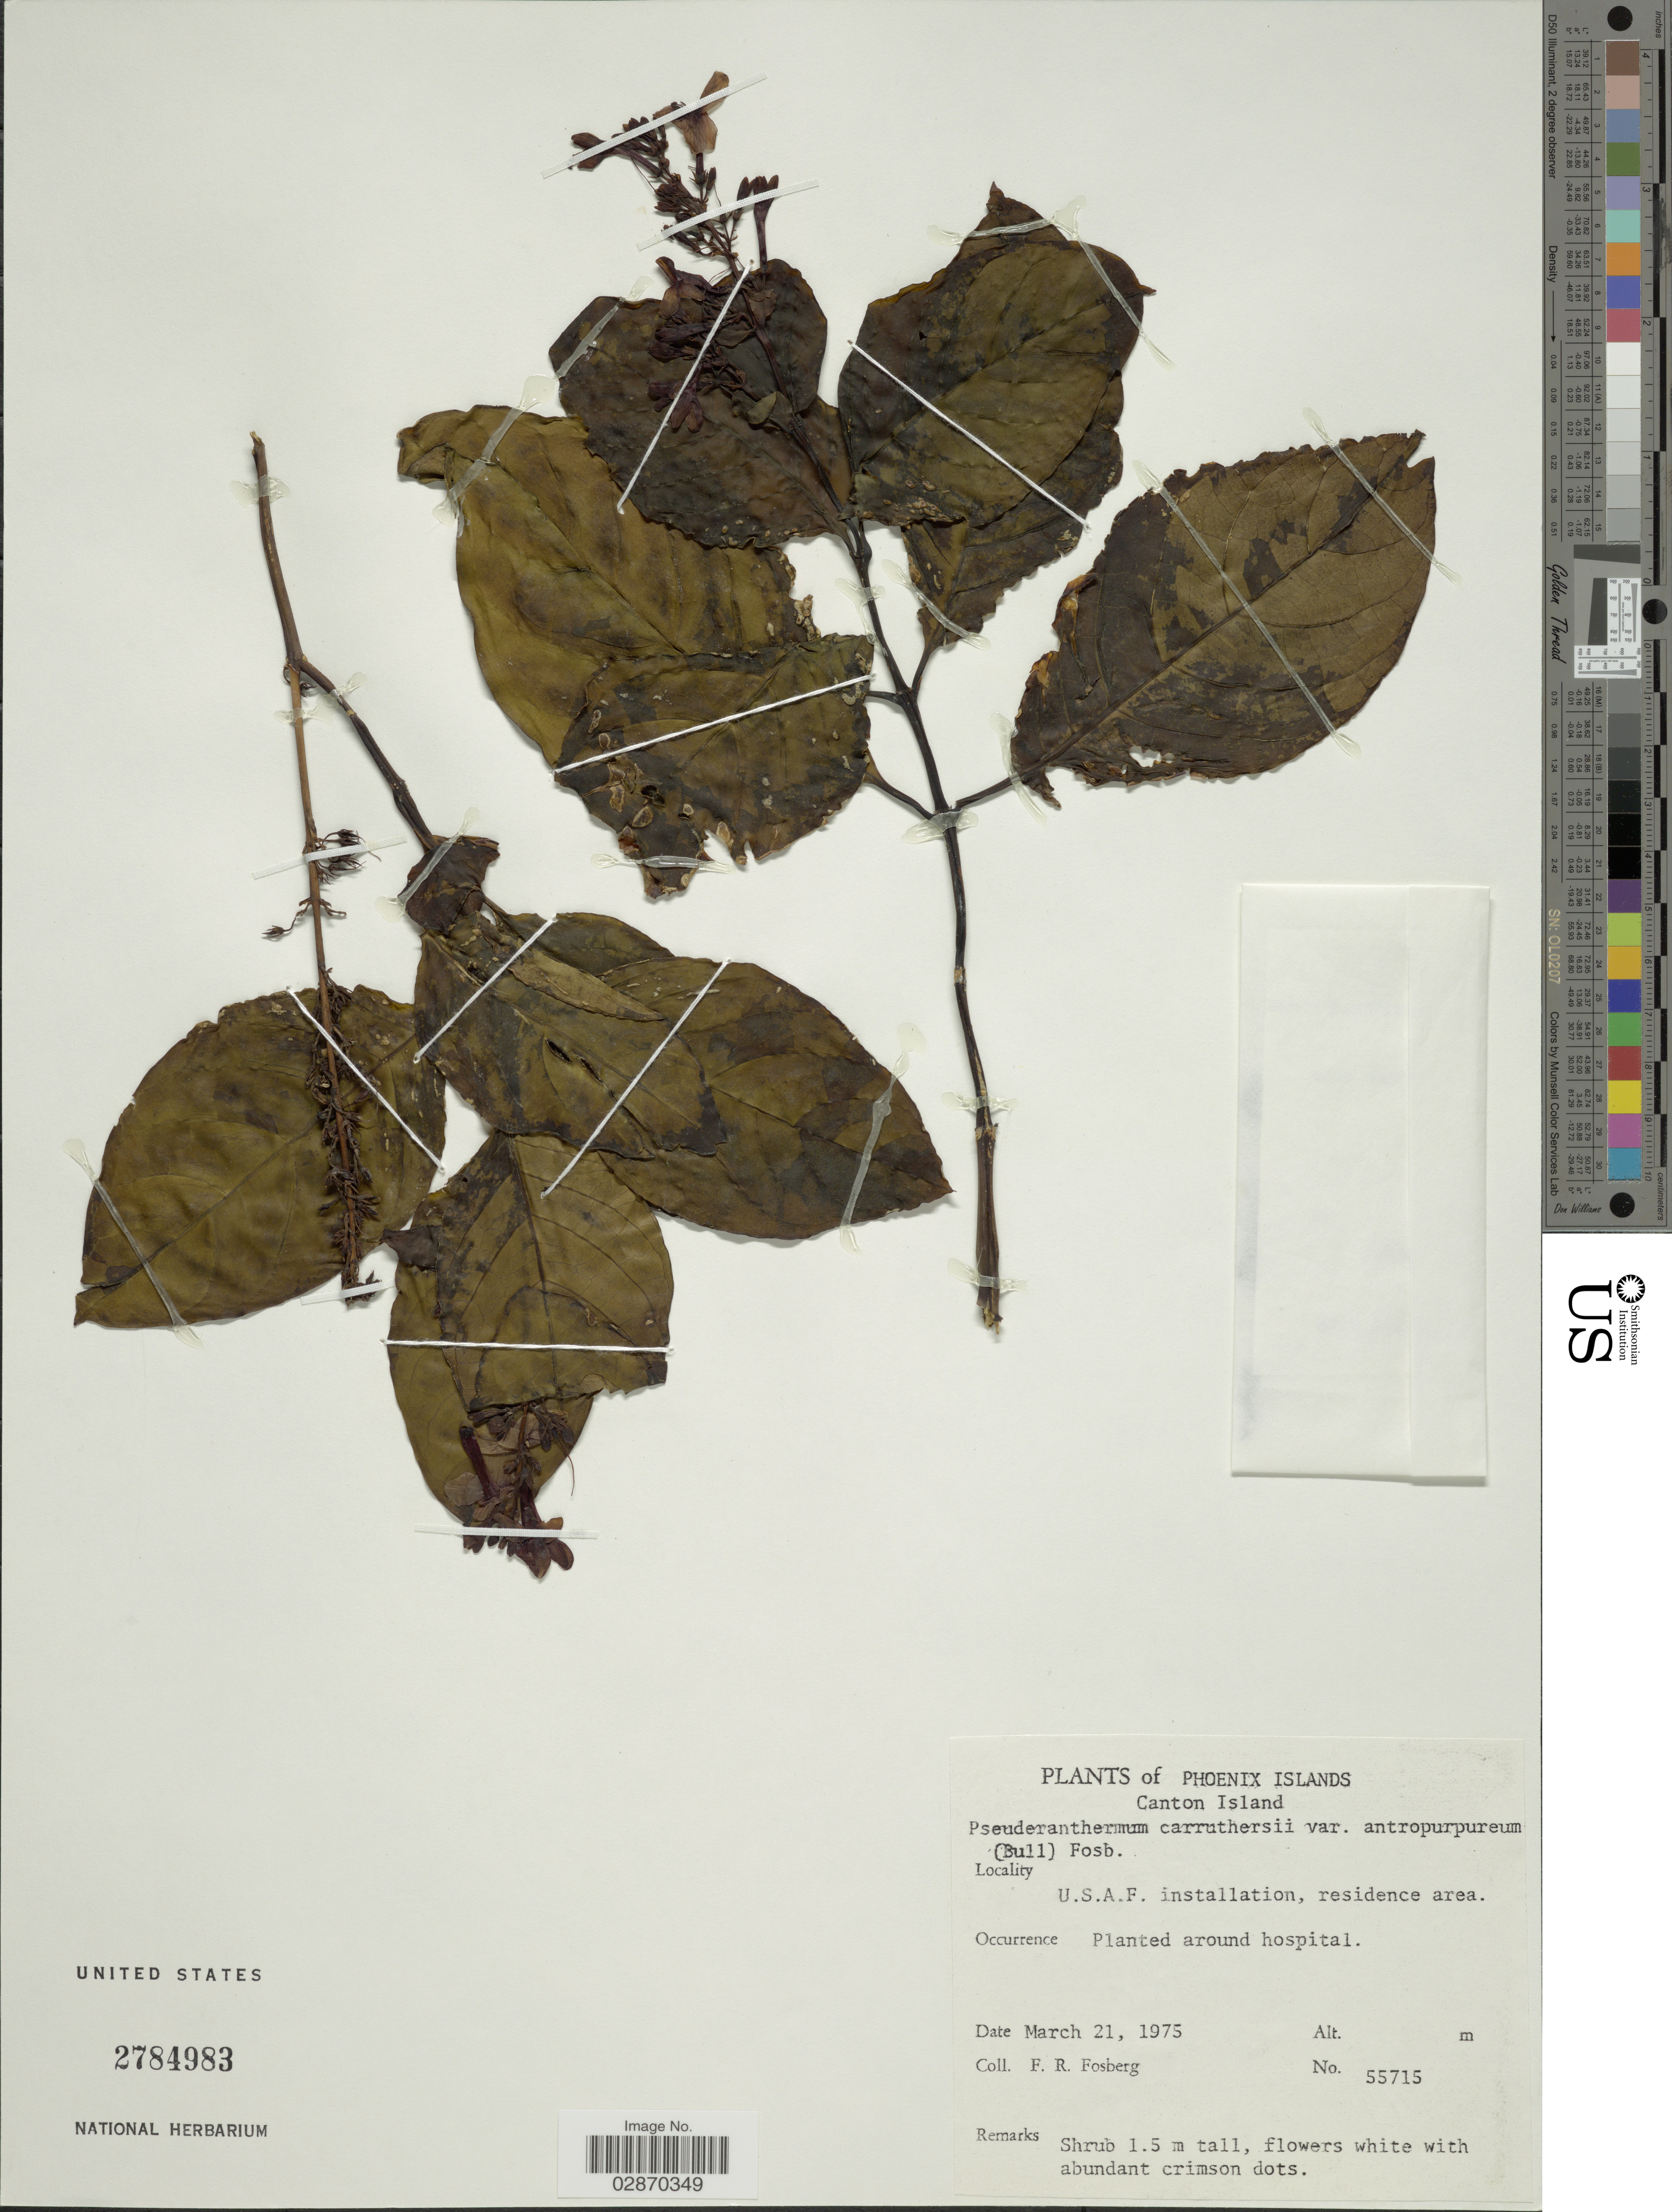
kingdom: Plantae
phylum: Tracheophyta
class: Magnoliopsida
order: Lamiales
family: Acanthaceae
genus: Pseuderanthemum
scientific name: Pseuderanthemum carruthersii var. atropurpureum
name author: (W. Bull) Fosberg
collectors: F. R. Fosberg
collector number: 55715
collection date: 1975-03-21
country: Kiribati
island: Kanton [Canton] Atoll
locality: Phoenix Islands. Canton Island. U.S.A.F. installation, residence area. Planted around hospital.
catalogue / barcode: US 2784983